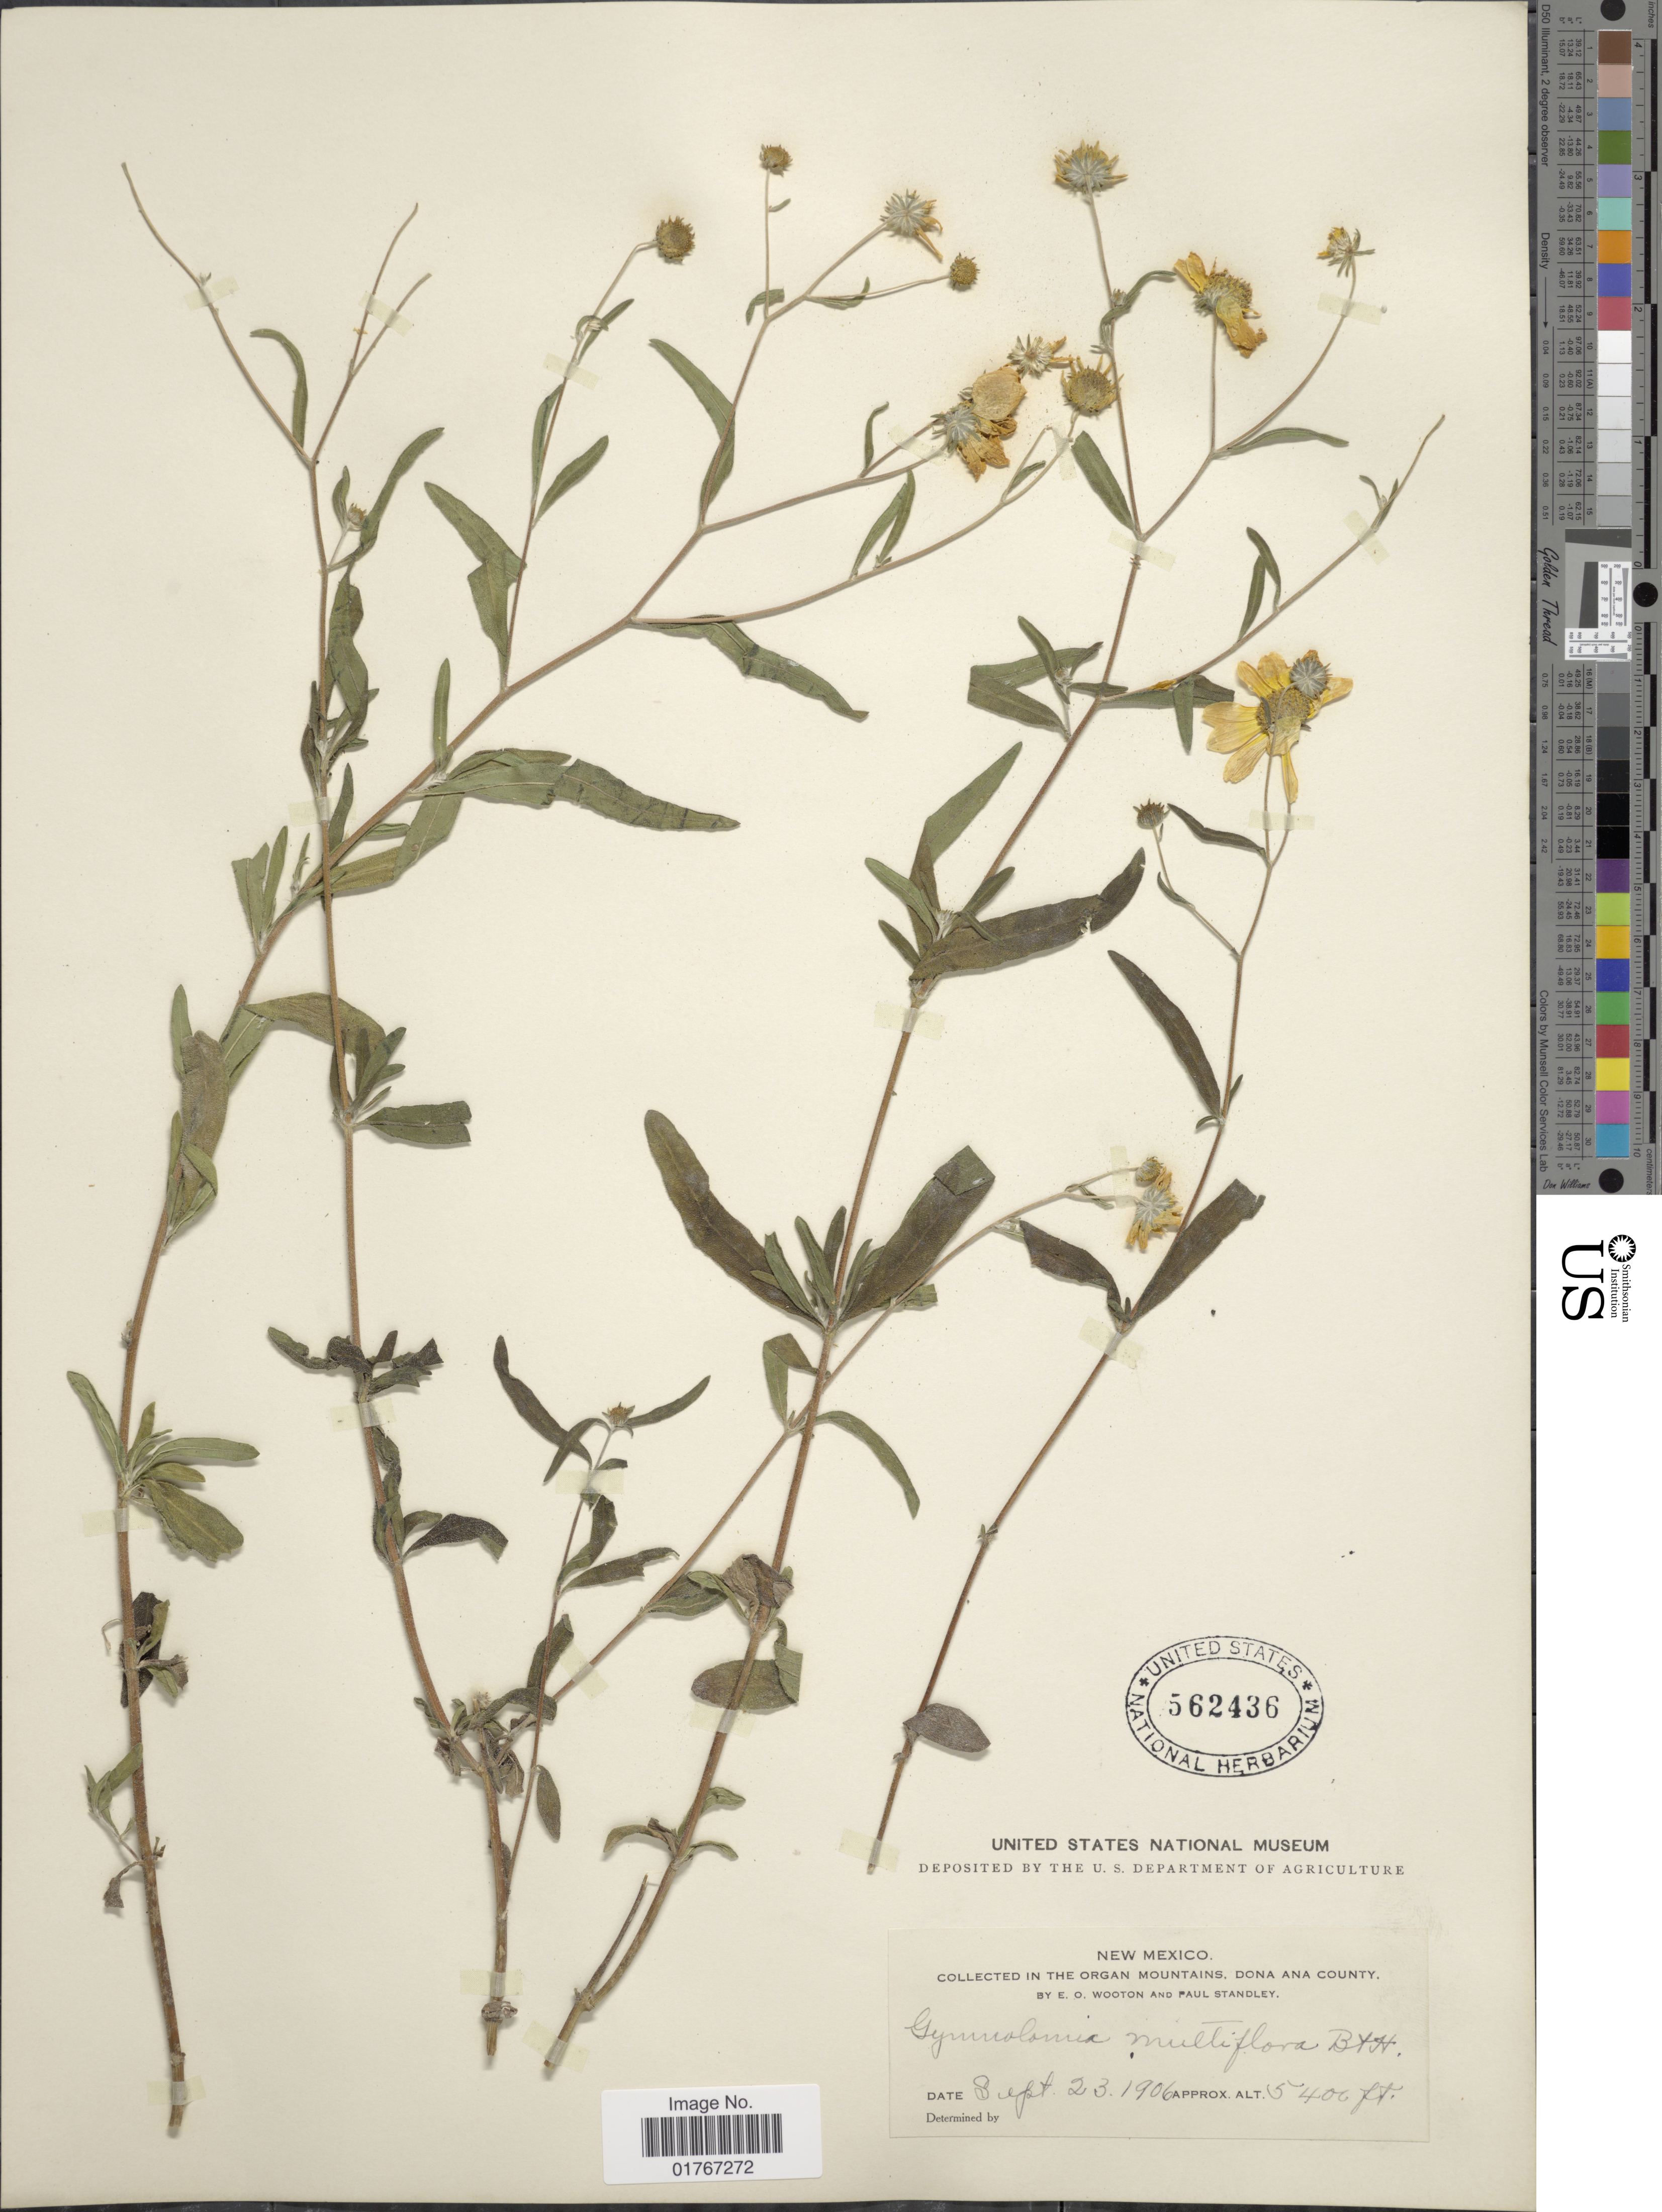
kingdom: Plantae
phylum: Tracheophyta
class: Magnoliopsida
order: Asterales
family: Asteraceae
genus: Heliomeris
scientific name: Heliomeris multiflora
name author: Nutt.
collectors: E. O. Wooton & P. C. Standley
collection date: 1906-09-23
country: United States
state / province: New Mexico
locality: In the Organ Mountains, Dona Ana County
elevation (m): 1646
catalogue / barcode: US 562436